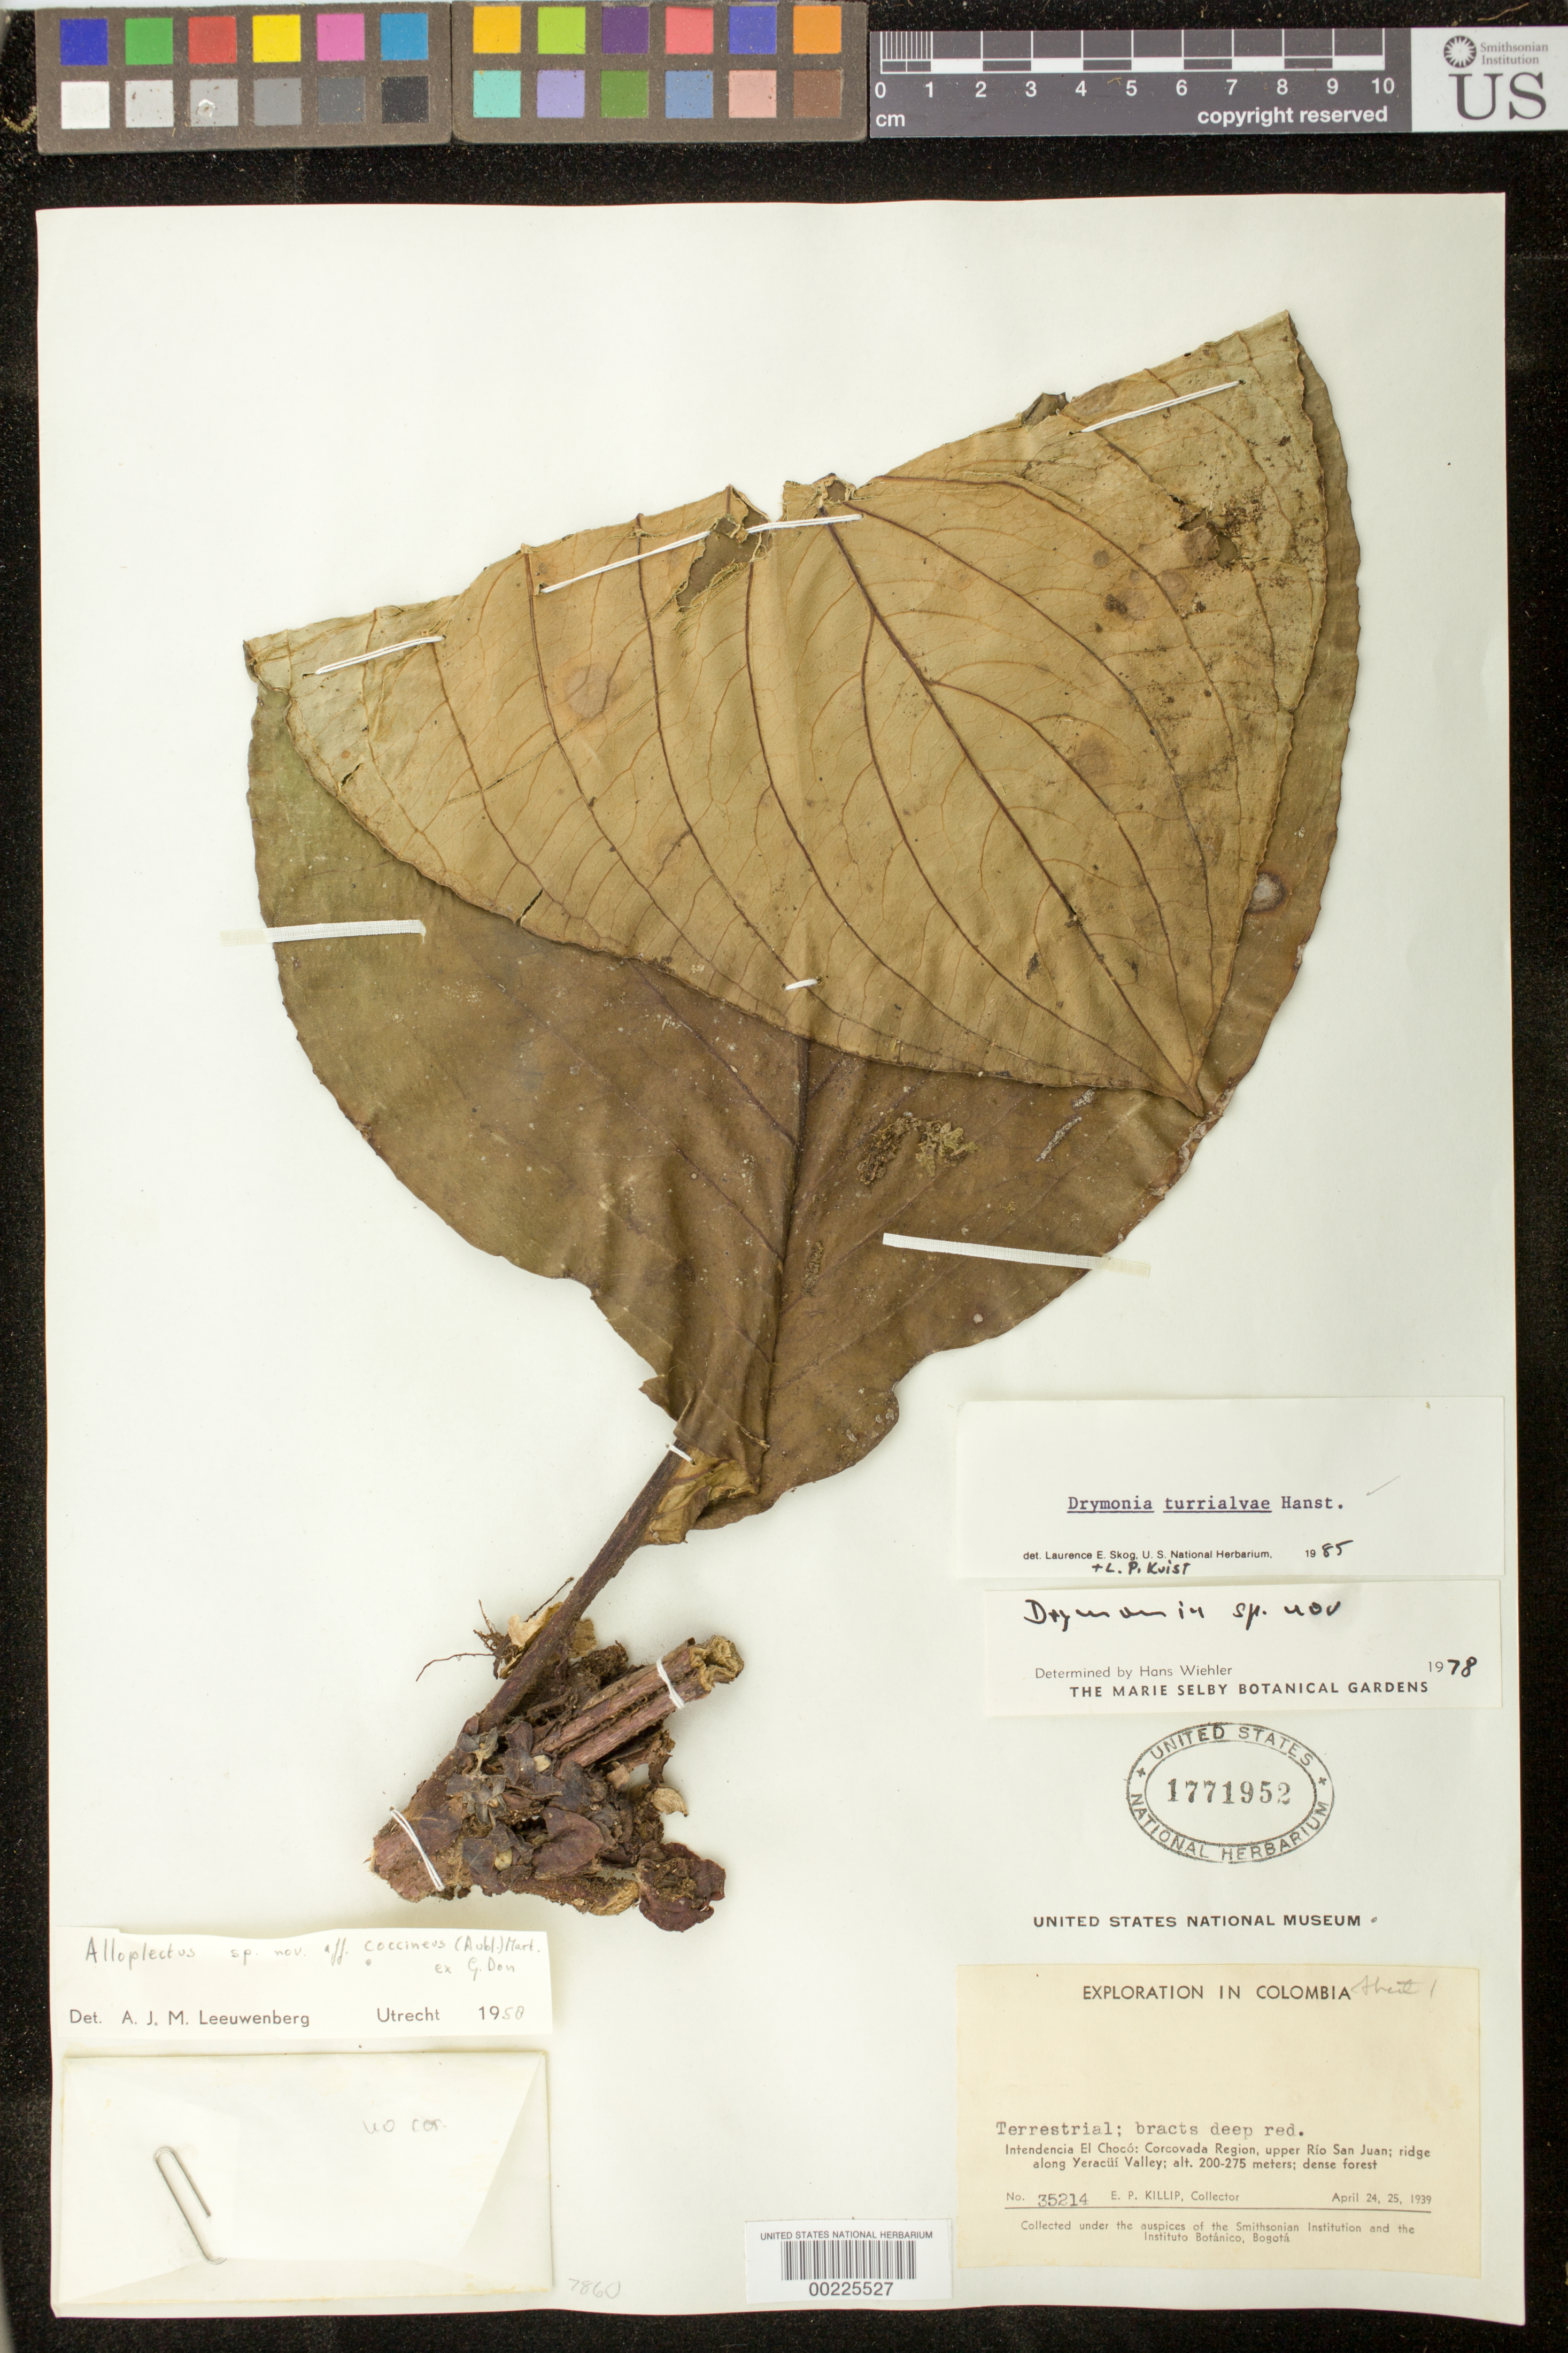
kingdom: Plantae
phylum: Tracheophyta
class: Magnoliopsida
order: Lamiales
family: Gesneriaceae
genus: Drymonia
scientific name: Drymonia turrialvae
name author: Hanst.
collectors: E. P. Killip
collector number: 35214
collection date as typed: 24-25 Apr 1939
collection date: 1939-04-24/1939-04-25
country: Colombia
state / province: Chocó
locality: Corcovada Region, upper Río San Juan; ridge along Yeracúí Valley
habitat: Dense forest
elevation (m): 200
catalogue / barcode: US 1771952